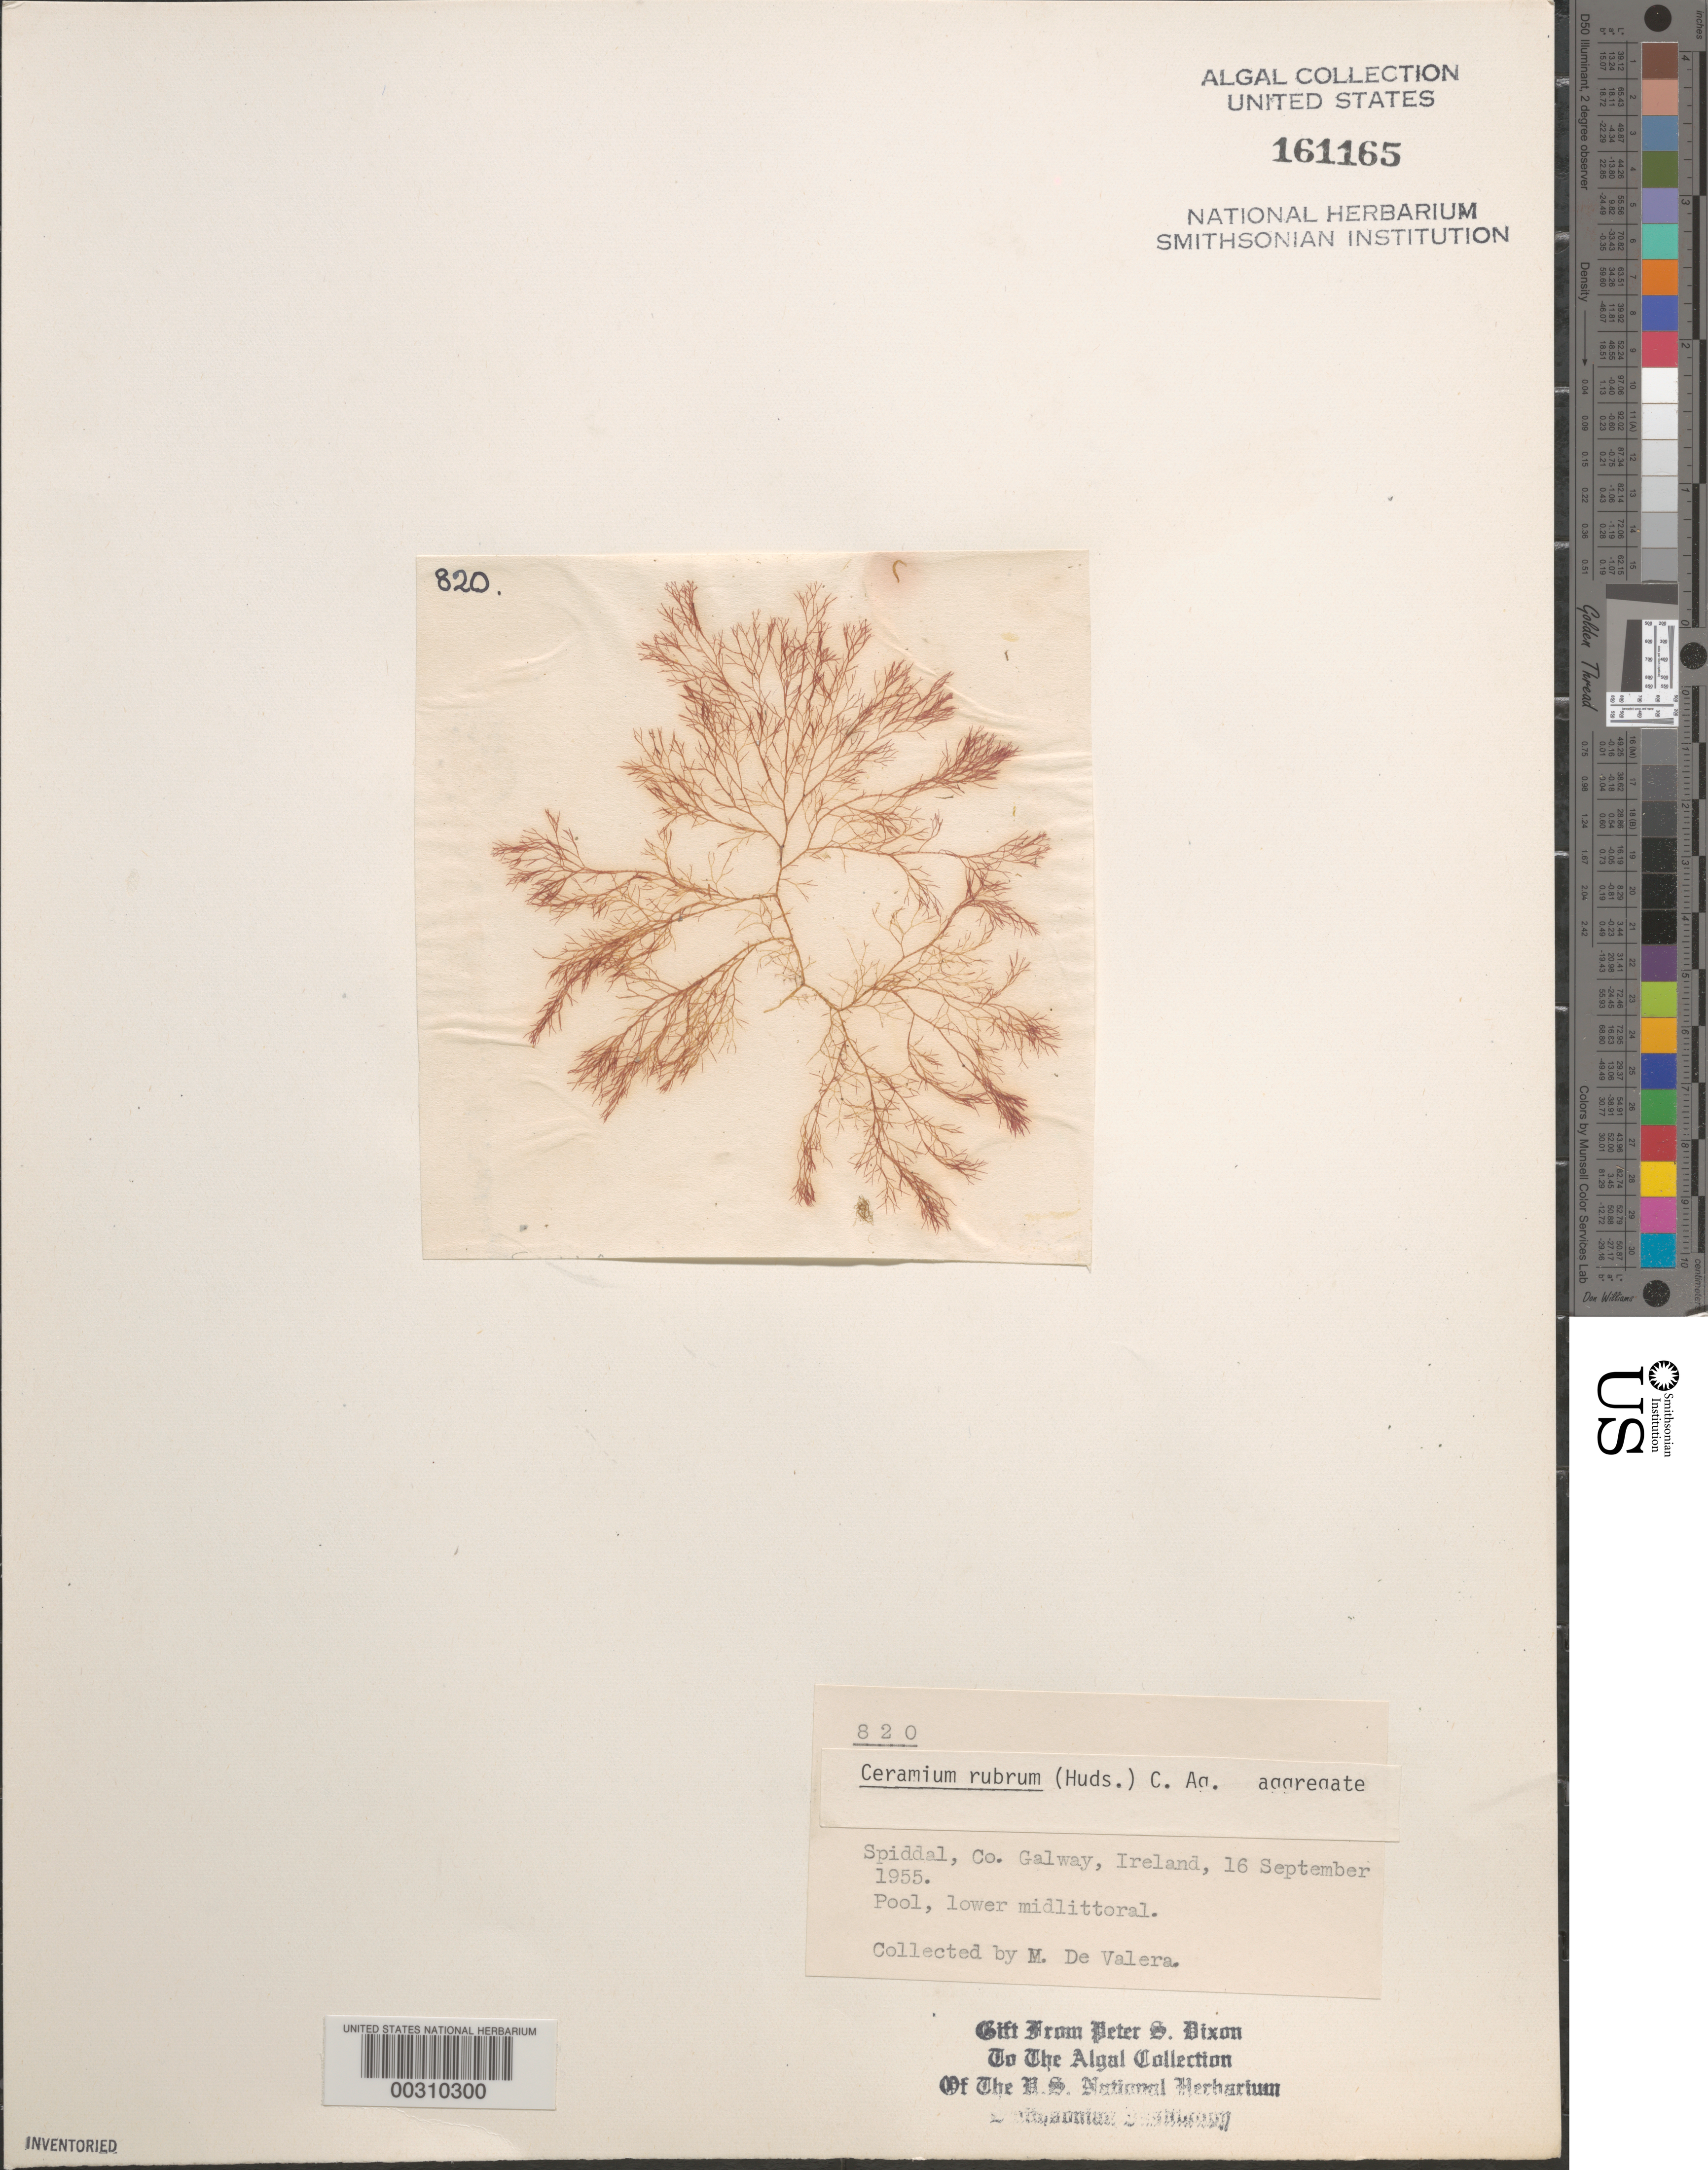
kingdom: Plantae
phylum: Rhodophyta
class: Florideophyceae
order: Ceramiales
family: Ceramiaceae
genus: Ceramium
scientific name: Ceramium rubrum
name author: C. Agardh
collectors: M. De Valera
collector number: PSD 820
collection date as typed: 16 Sep 1955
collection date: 1955-09-16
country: Ireland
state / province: Connaught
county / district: Galway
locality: Spiddal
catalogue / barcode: US 161165